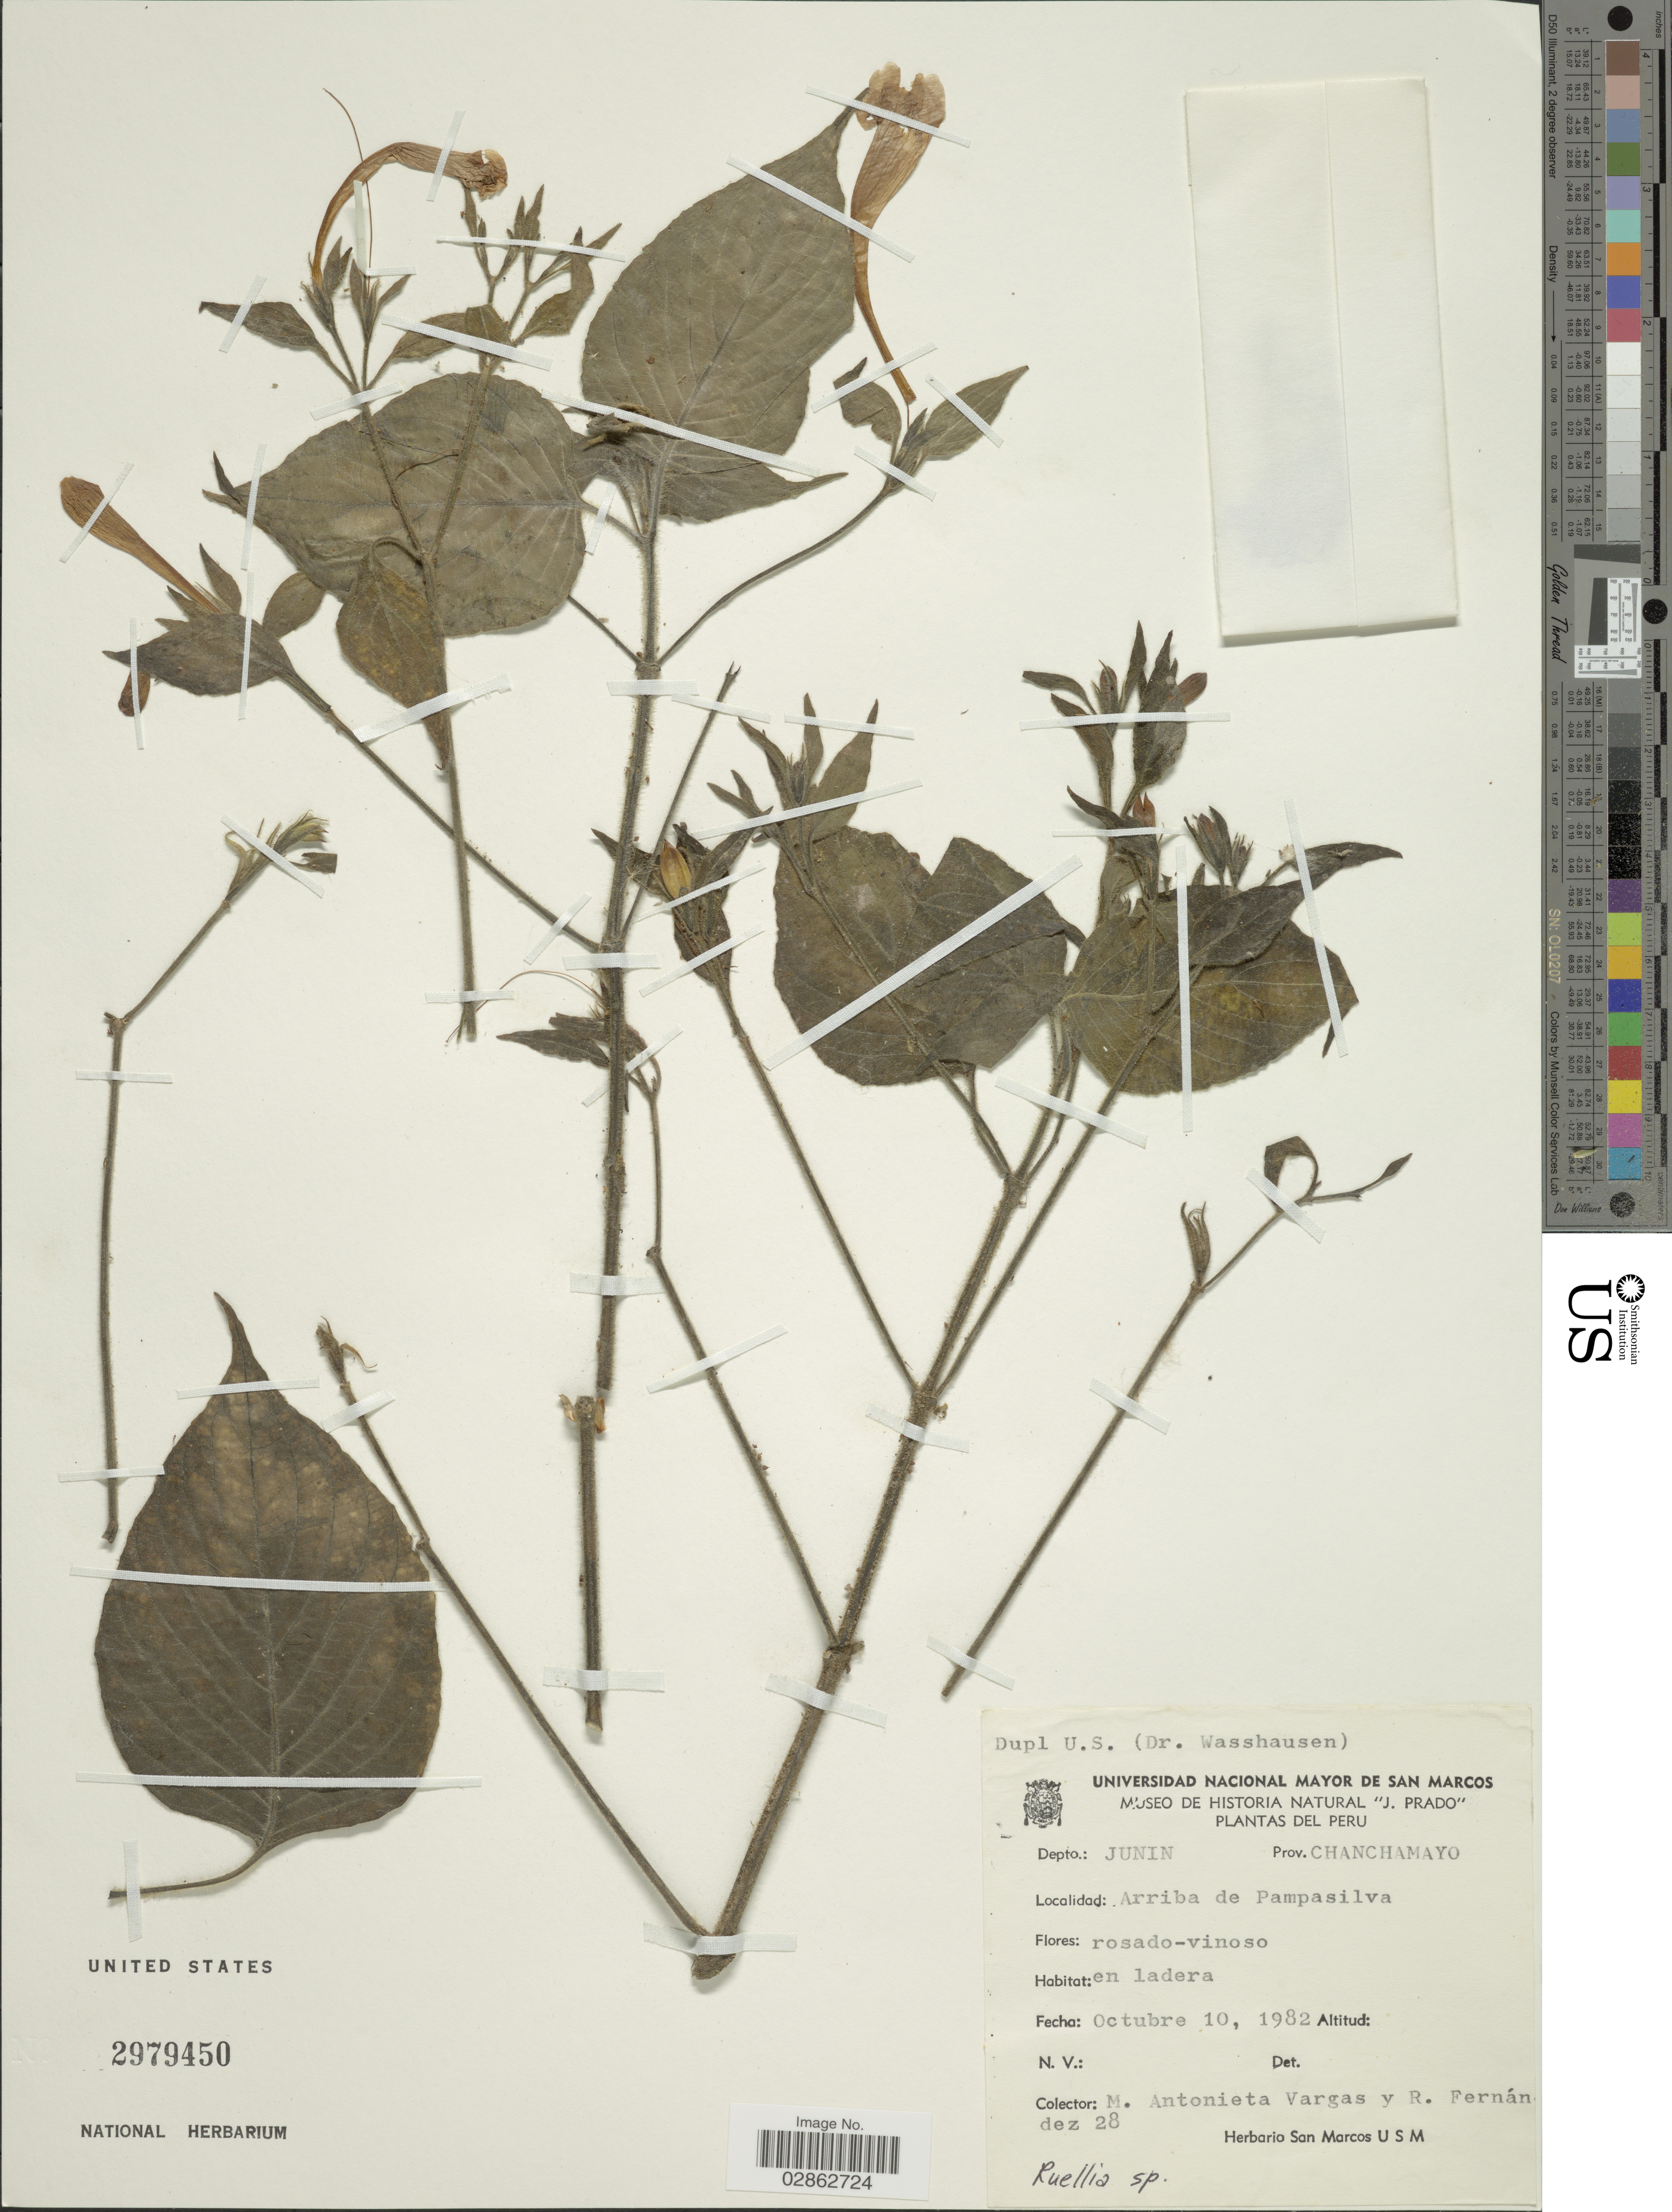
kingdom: Plantae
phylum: Tracheophyta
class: Magnoliopsida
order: Lamiales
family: Acanthaceae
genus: Ruellia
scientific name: Ruellia sp.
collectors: M. Vargas & R. Fernández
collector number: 28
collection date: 1982-10-10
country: Peru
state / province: Junín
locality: Depto.: Junin. Prov. Chanchamayo. Arriba de Pampasilva.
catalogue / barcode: US 2979450